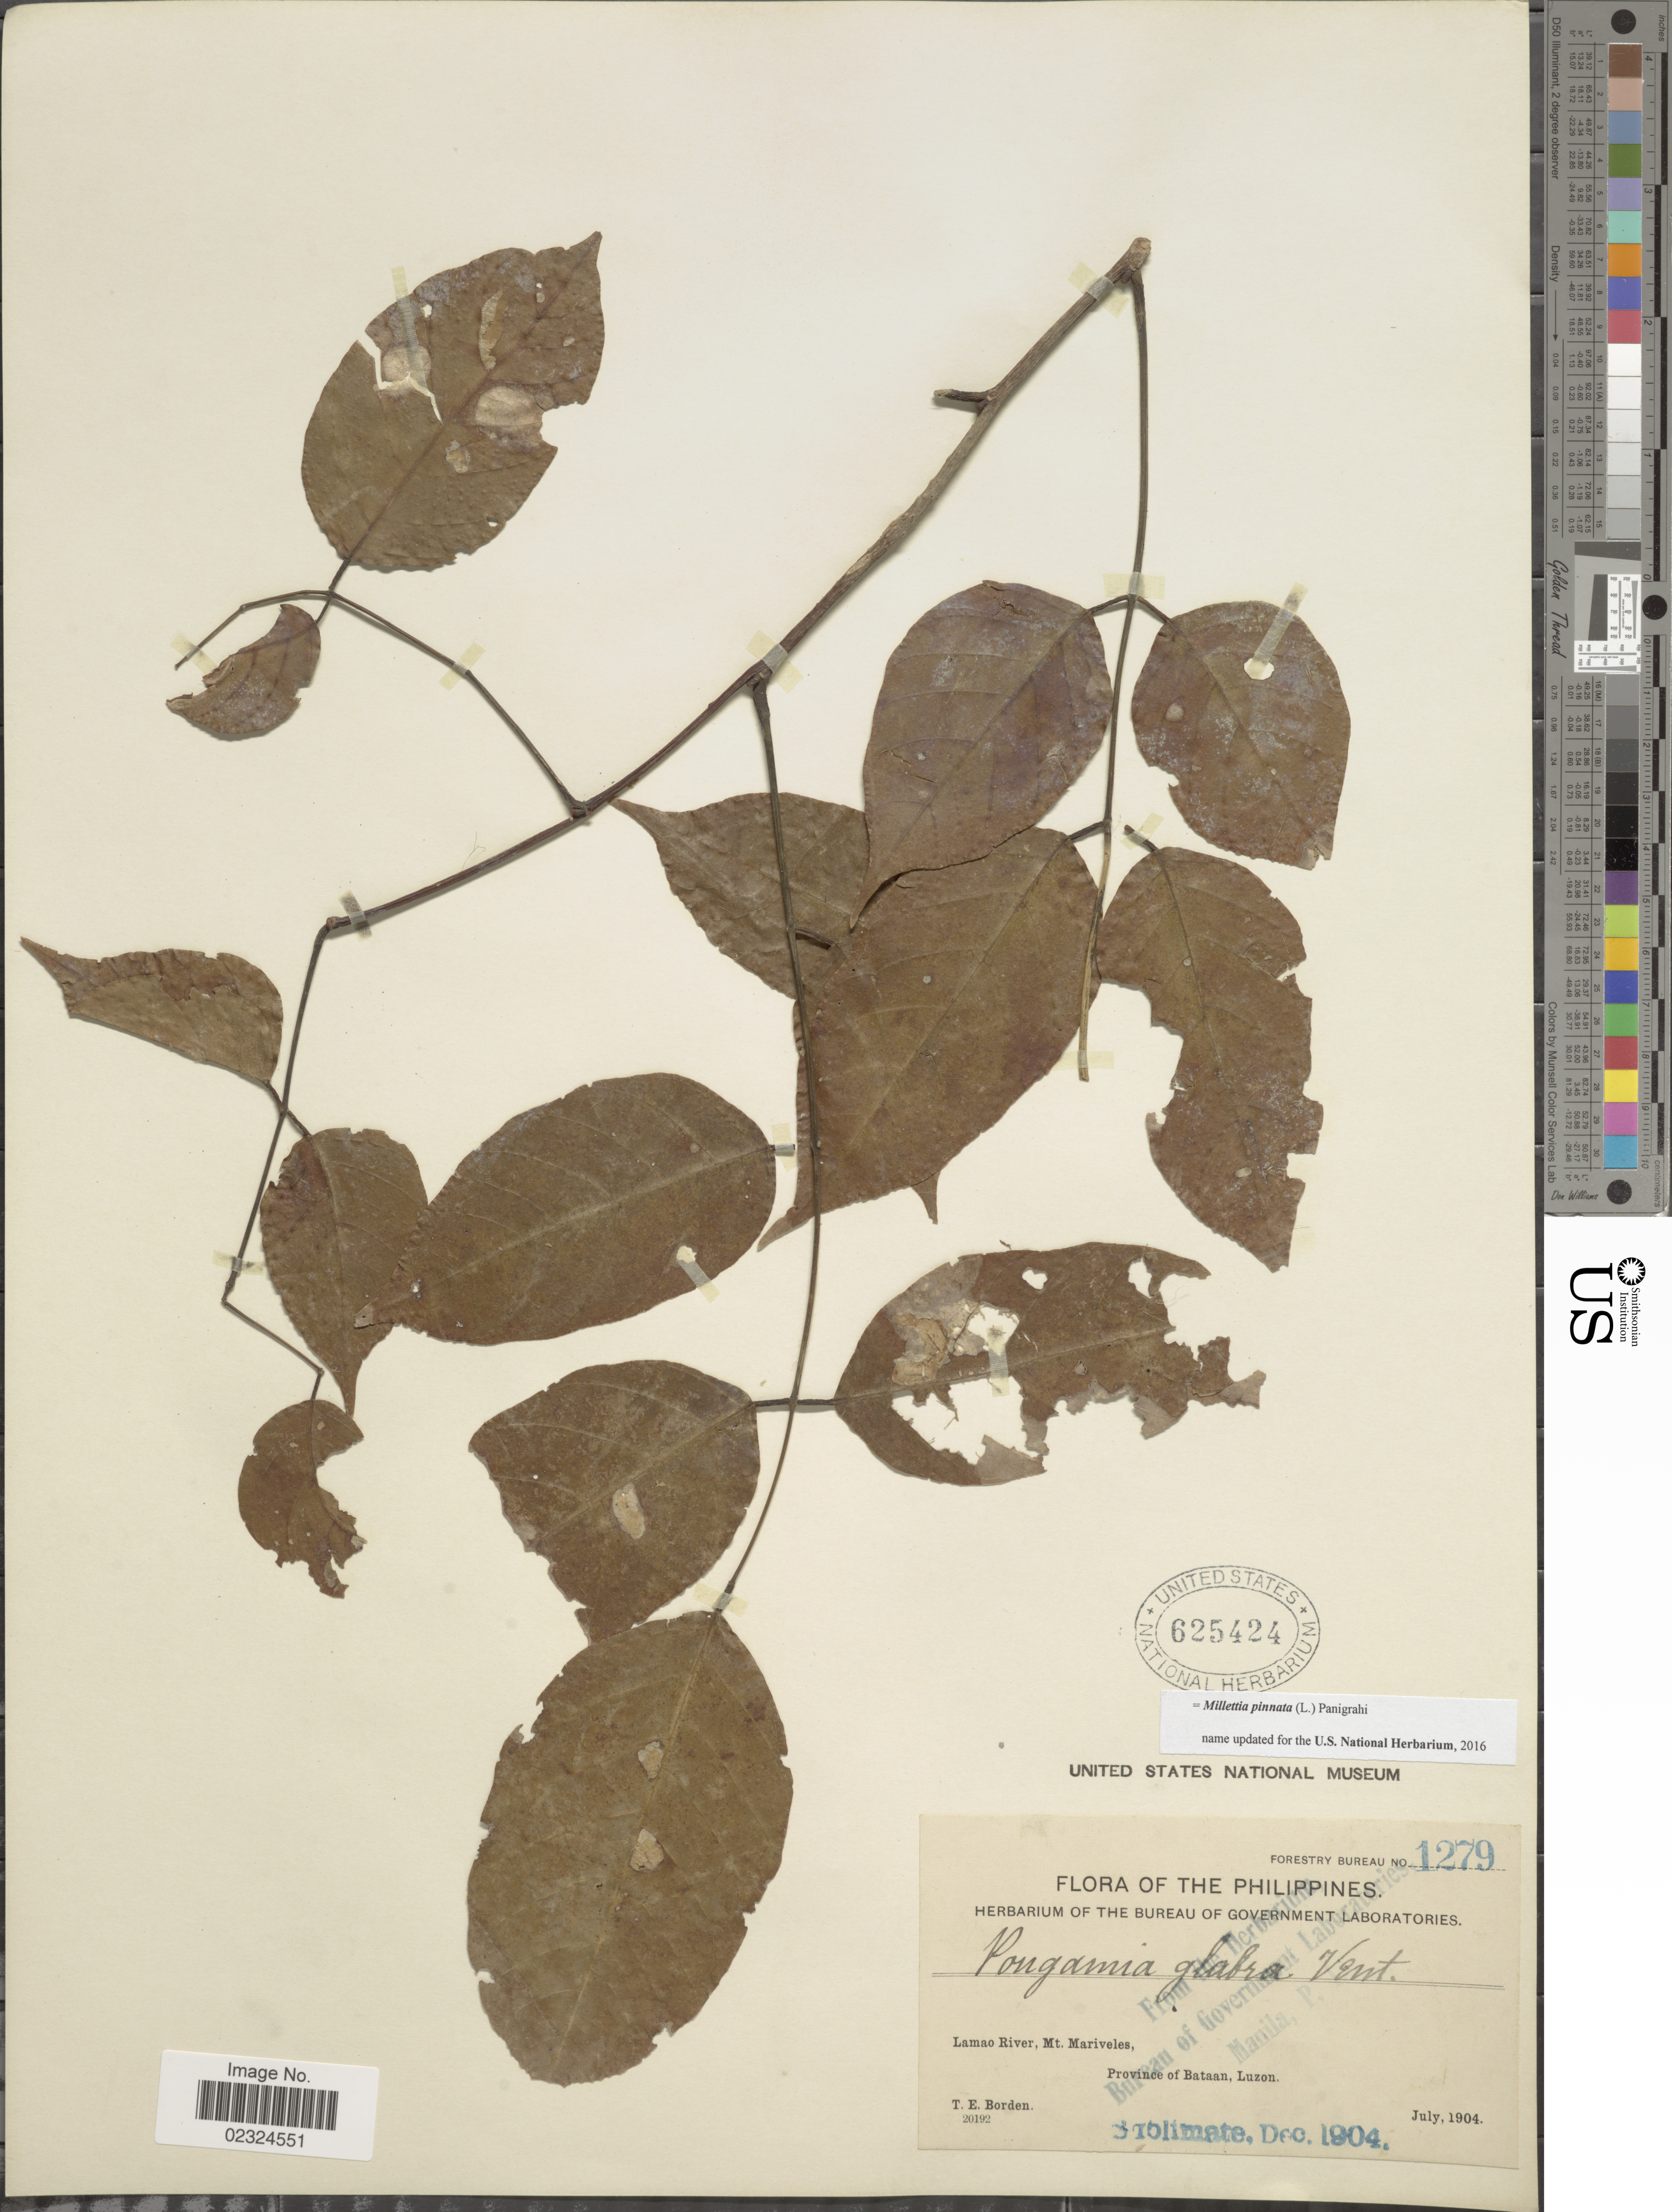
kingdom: Plantae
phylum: Tracheophyta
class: Magnoliopsida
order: Fabales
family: Fabaceae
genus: Millettia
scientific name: Millettia pinnata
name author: (L.) Panigrahi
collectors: T. E. Borden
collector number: Forestry Bureau 1279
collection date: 1904-12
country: Philippines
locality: Lamao River, Mt. Mariveles, Province of Bataan, Luzon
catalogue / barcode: US 625424